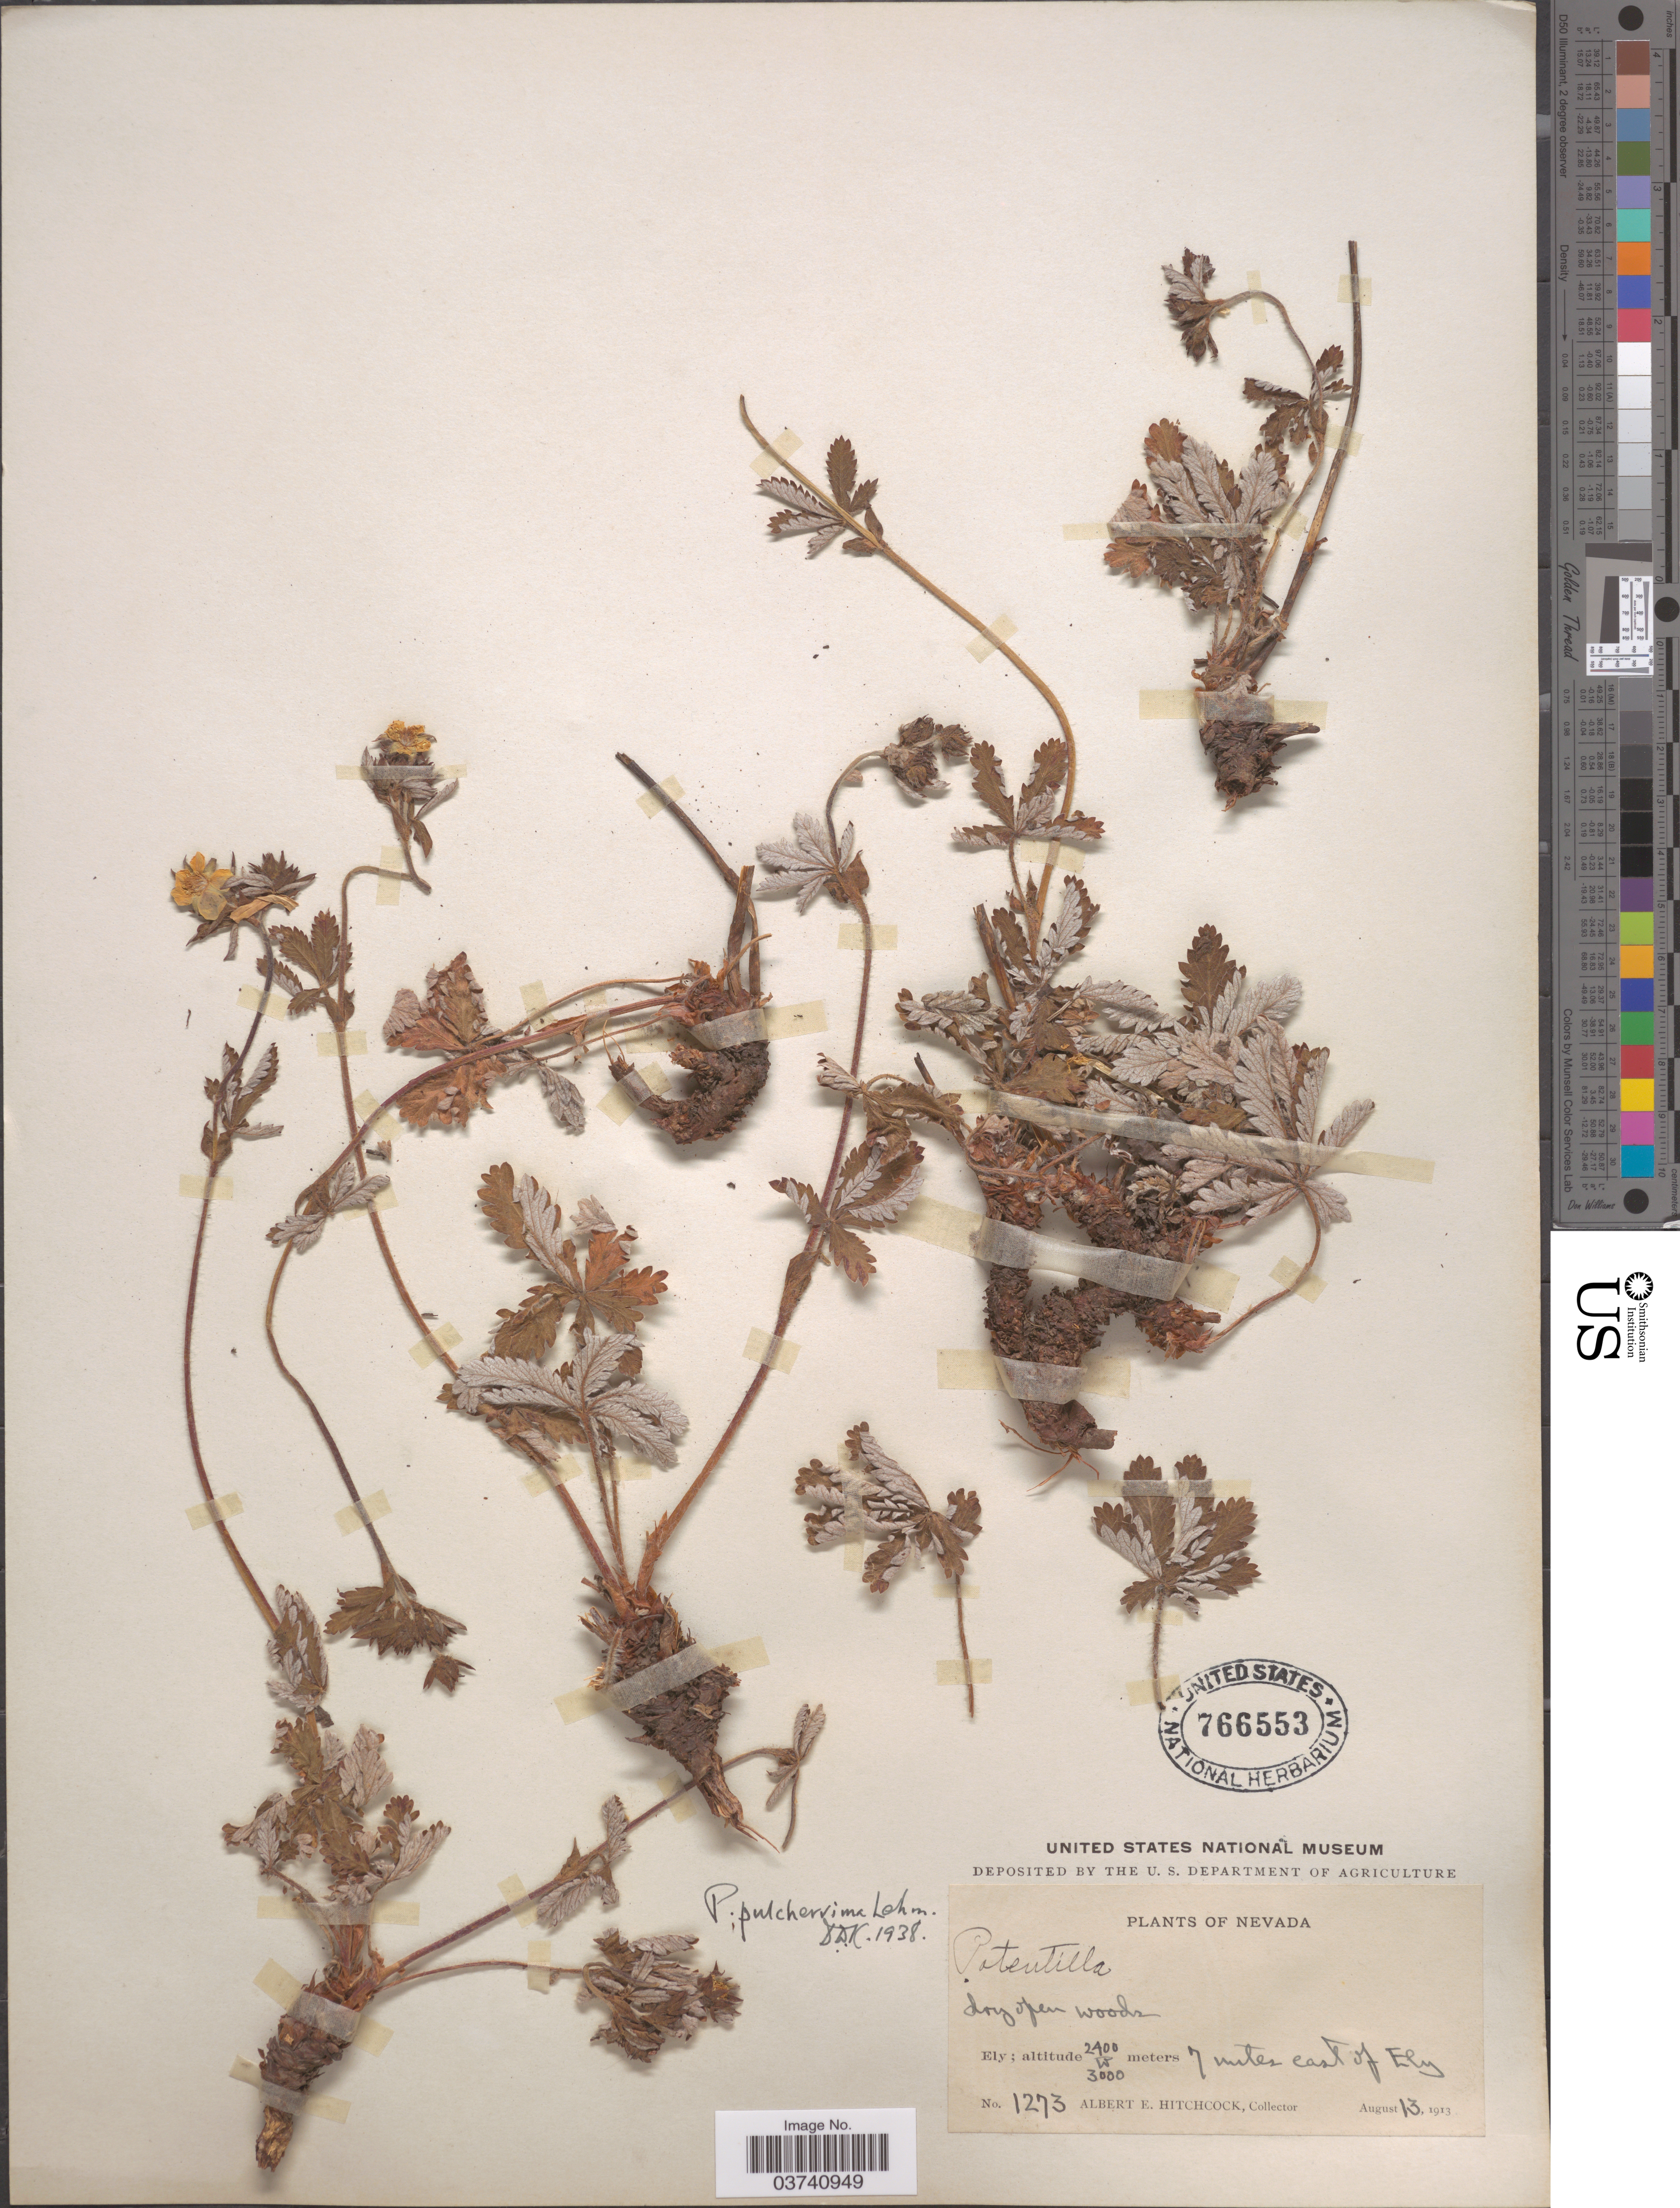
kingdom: Plantae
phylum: Tracheophyta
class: Magnoliopsida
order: Rosales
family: Rosaceae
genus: Potentilla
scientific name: Potentilla pulcherrima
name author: Lehm.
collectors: A. Hitchcock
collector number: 1273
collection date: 1913-08-13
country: United States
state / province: Nevada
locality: Ely; 7 miles east of Ely.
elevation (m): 2400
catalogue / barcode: US 766553